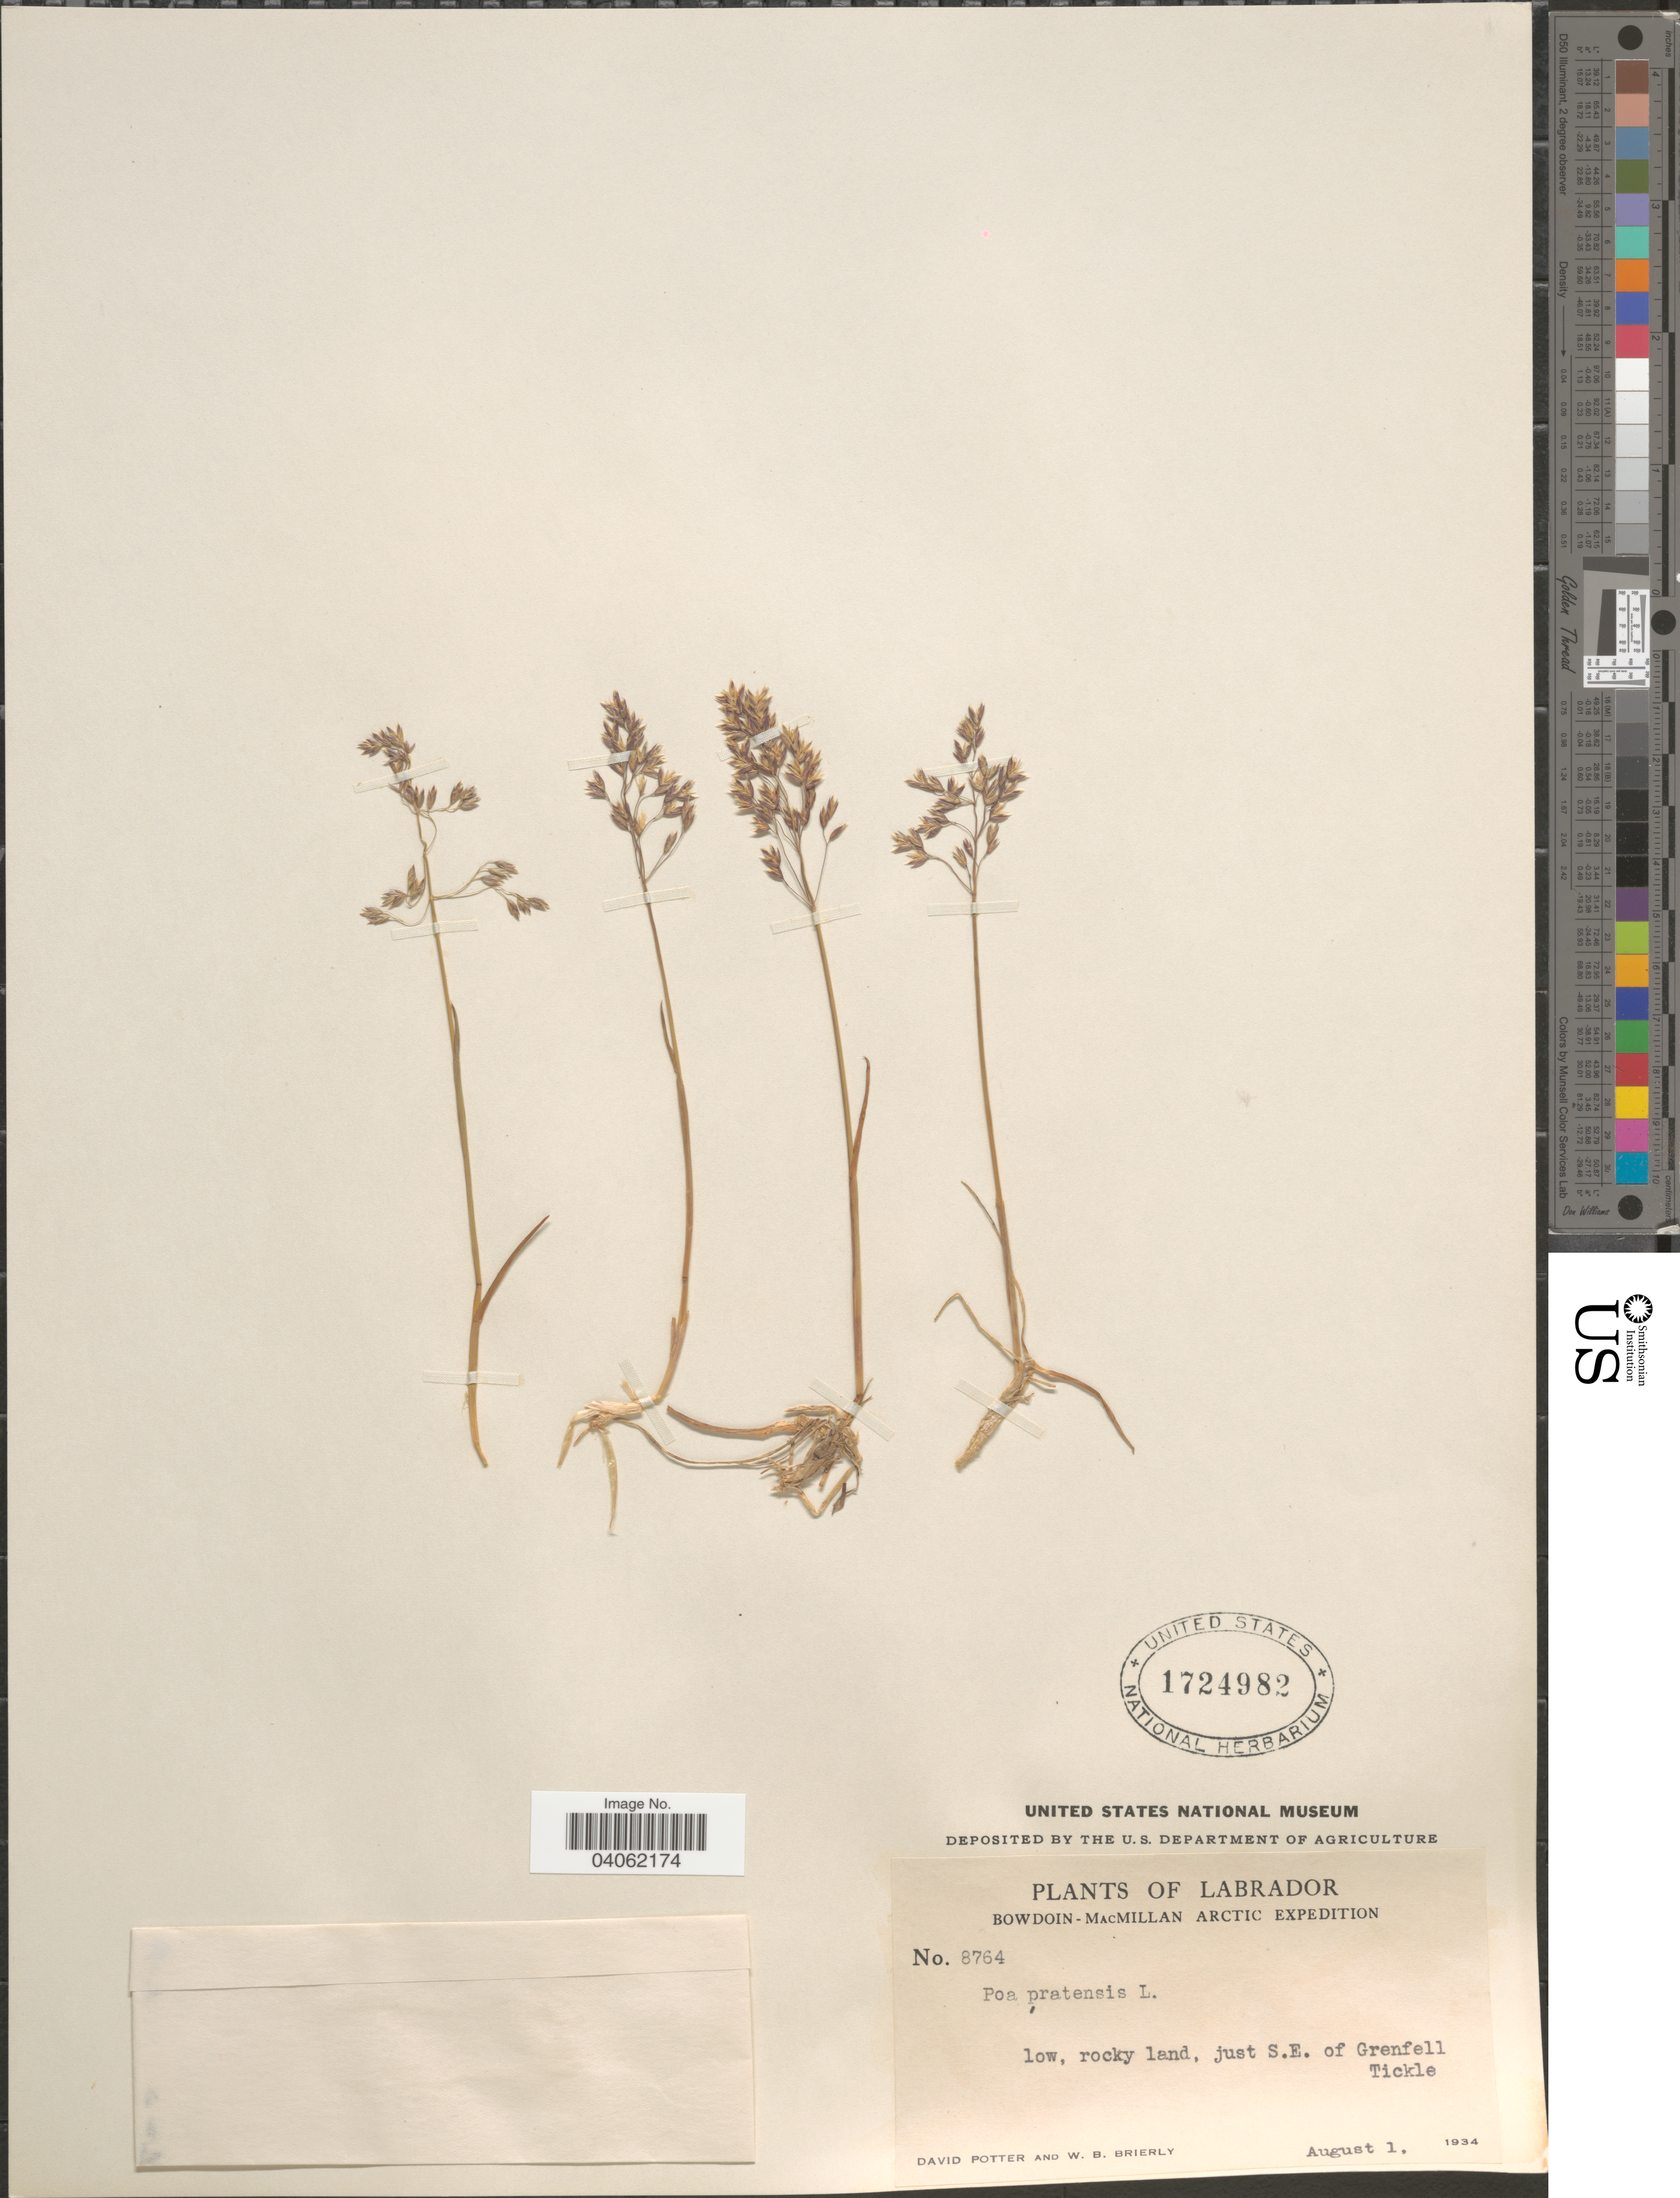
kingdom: Plantae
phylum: Tracheophyta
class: Liliopsida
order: Poales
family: Poaceae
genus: Poa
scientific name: Poa pratensis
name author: L.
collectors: D. Potter & W. Brierly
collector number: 8764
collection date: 1934-08-01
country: Canada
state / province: Newfoundland and Labrador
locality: Labrador. Just S.E. of Grenfell Tickle.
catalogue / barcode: US 1724982